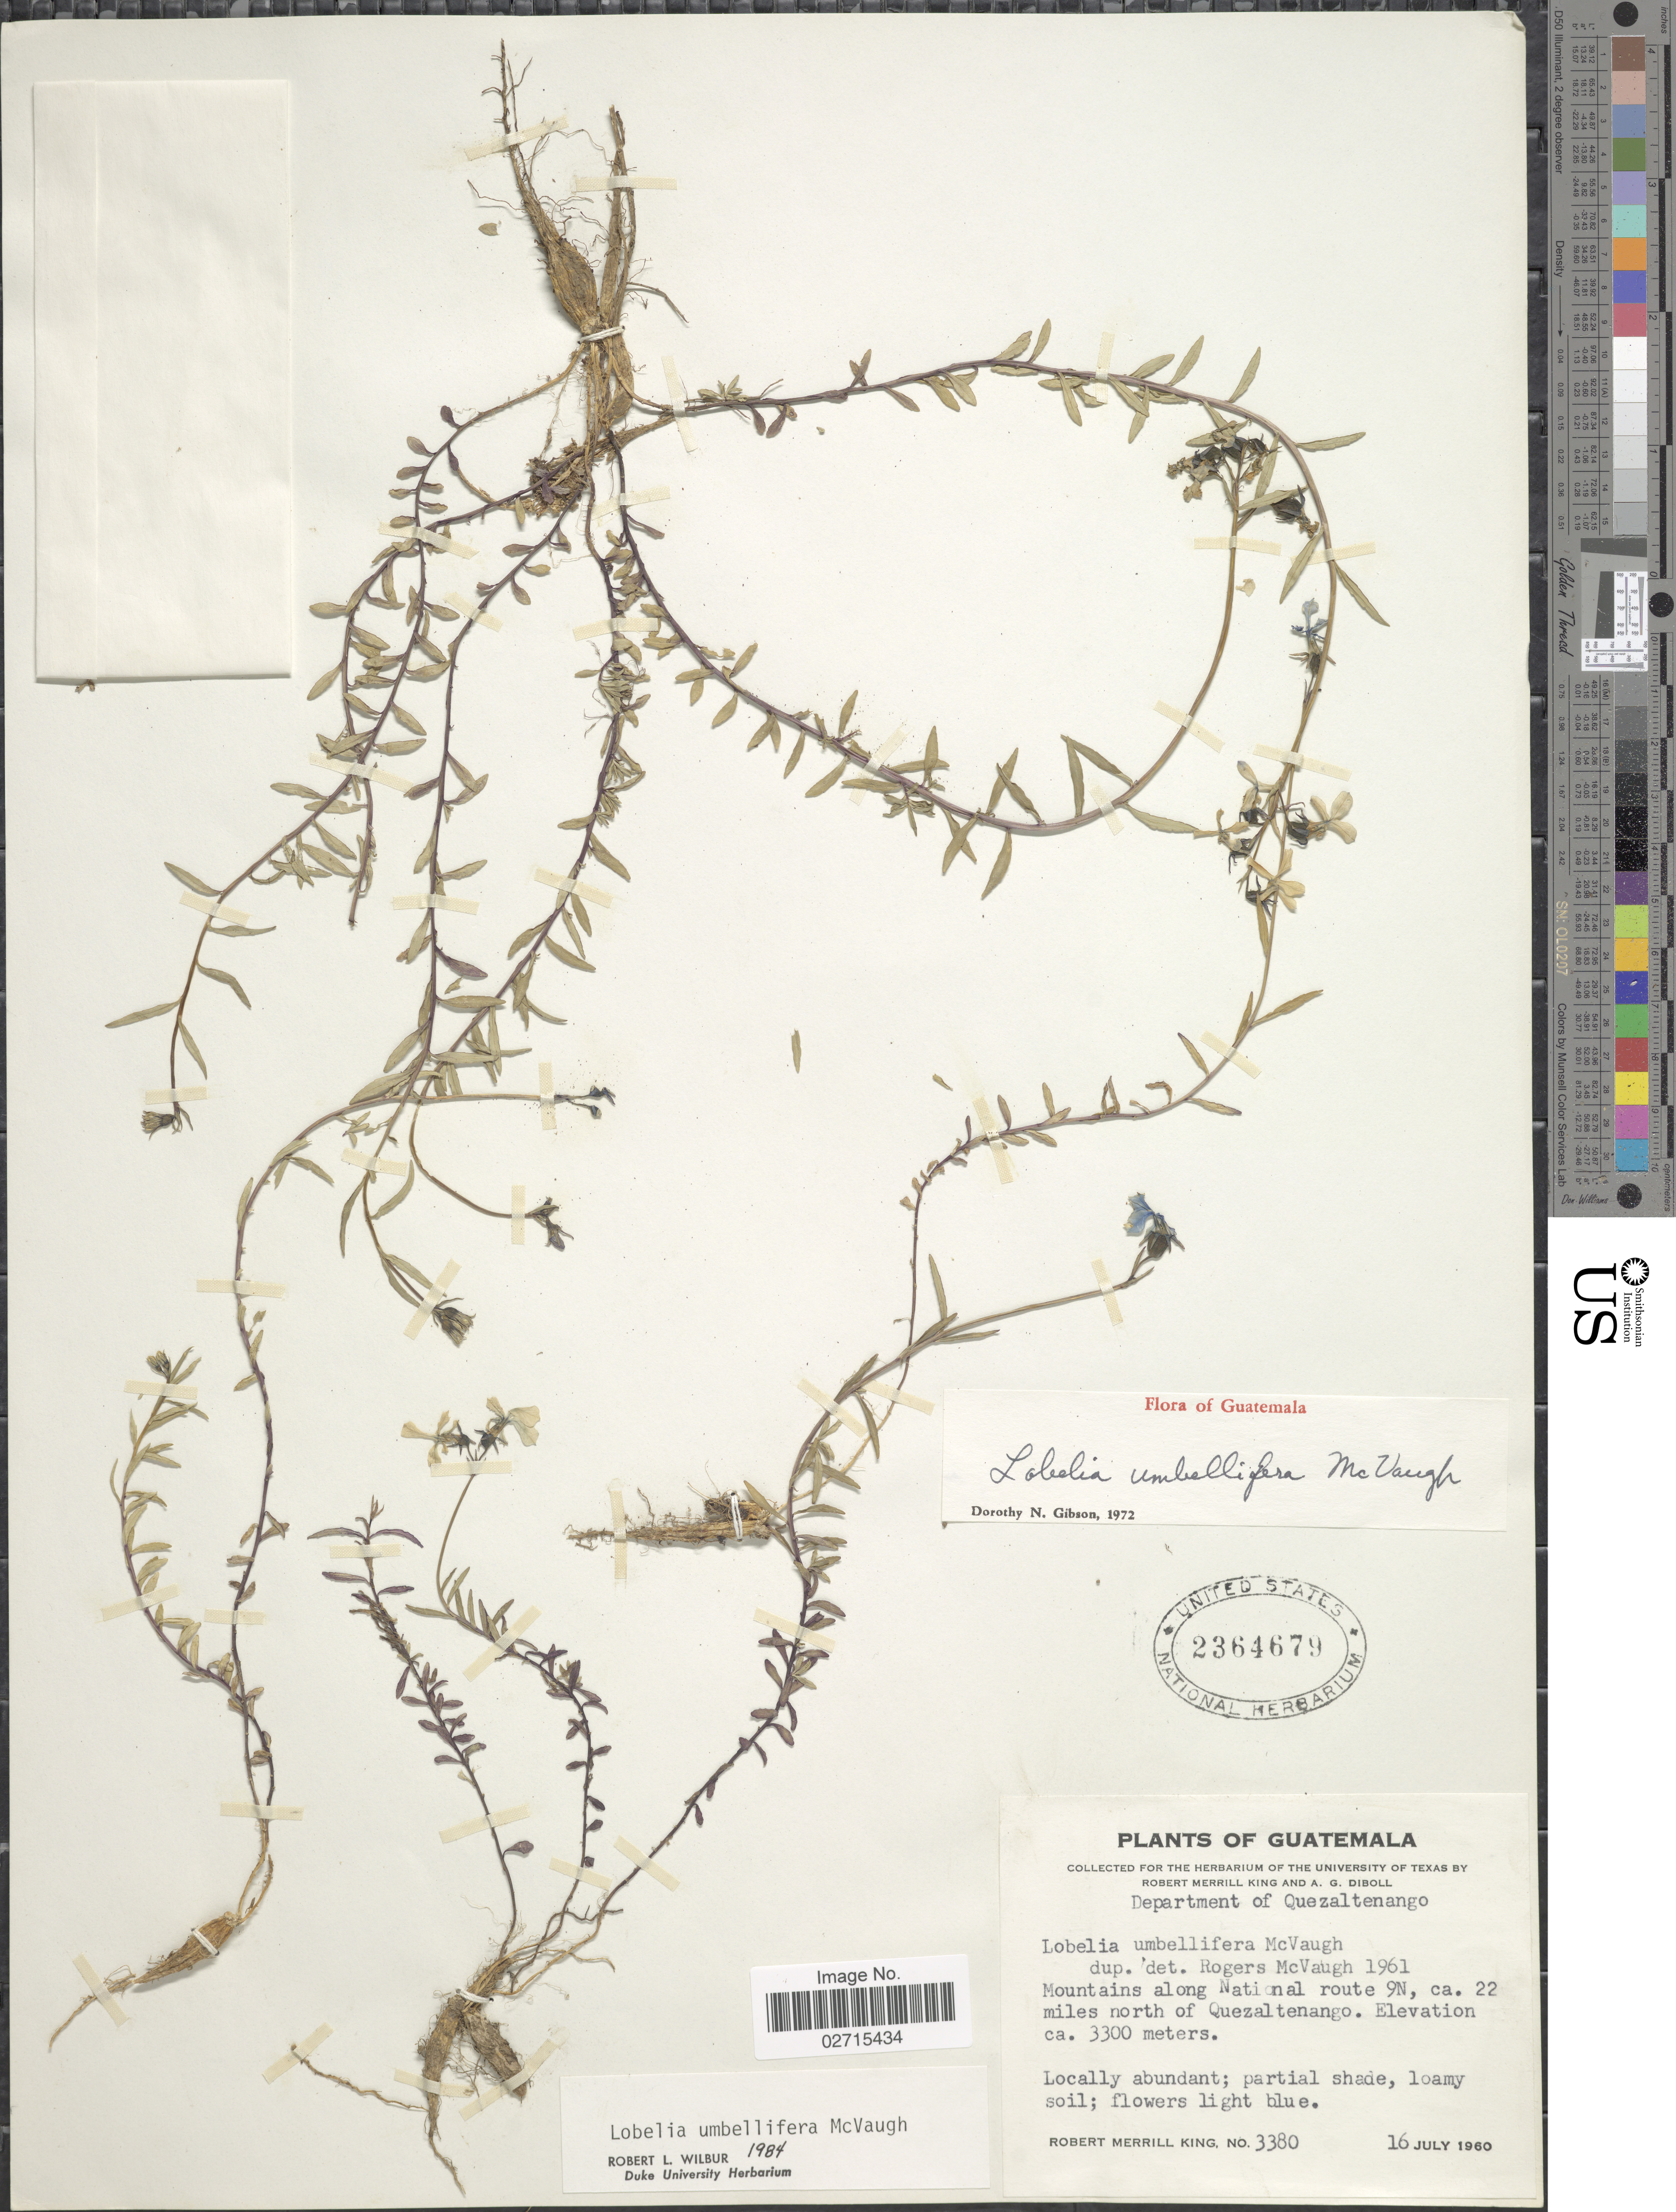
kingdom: Plantae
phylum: Tracheophyta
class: Magnoliopsida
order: Asterales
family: Campanulaceae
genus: Lobelia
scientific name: Lobelia umbellifera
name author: McVaugh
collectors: R. M. King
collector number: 3380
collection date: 1960-07-16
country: Guatemala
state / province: Quetzaltenango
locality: Department of Quezaltenango, Mountains along National route 9N, ca. 22 miles north of Quezaltenango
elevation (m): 3300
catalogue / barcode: US 2364679